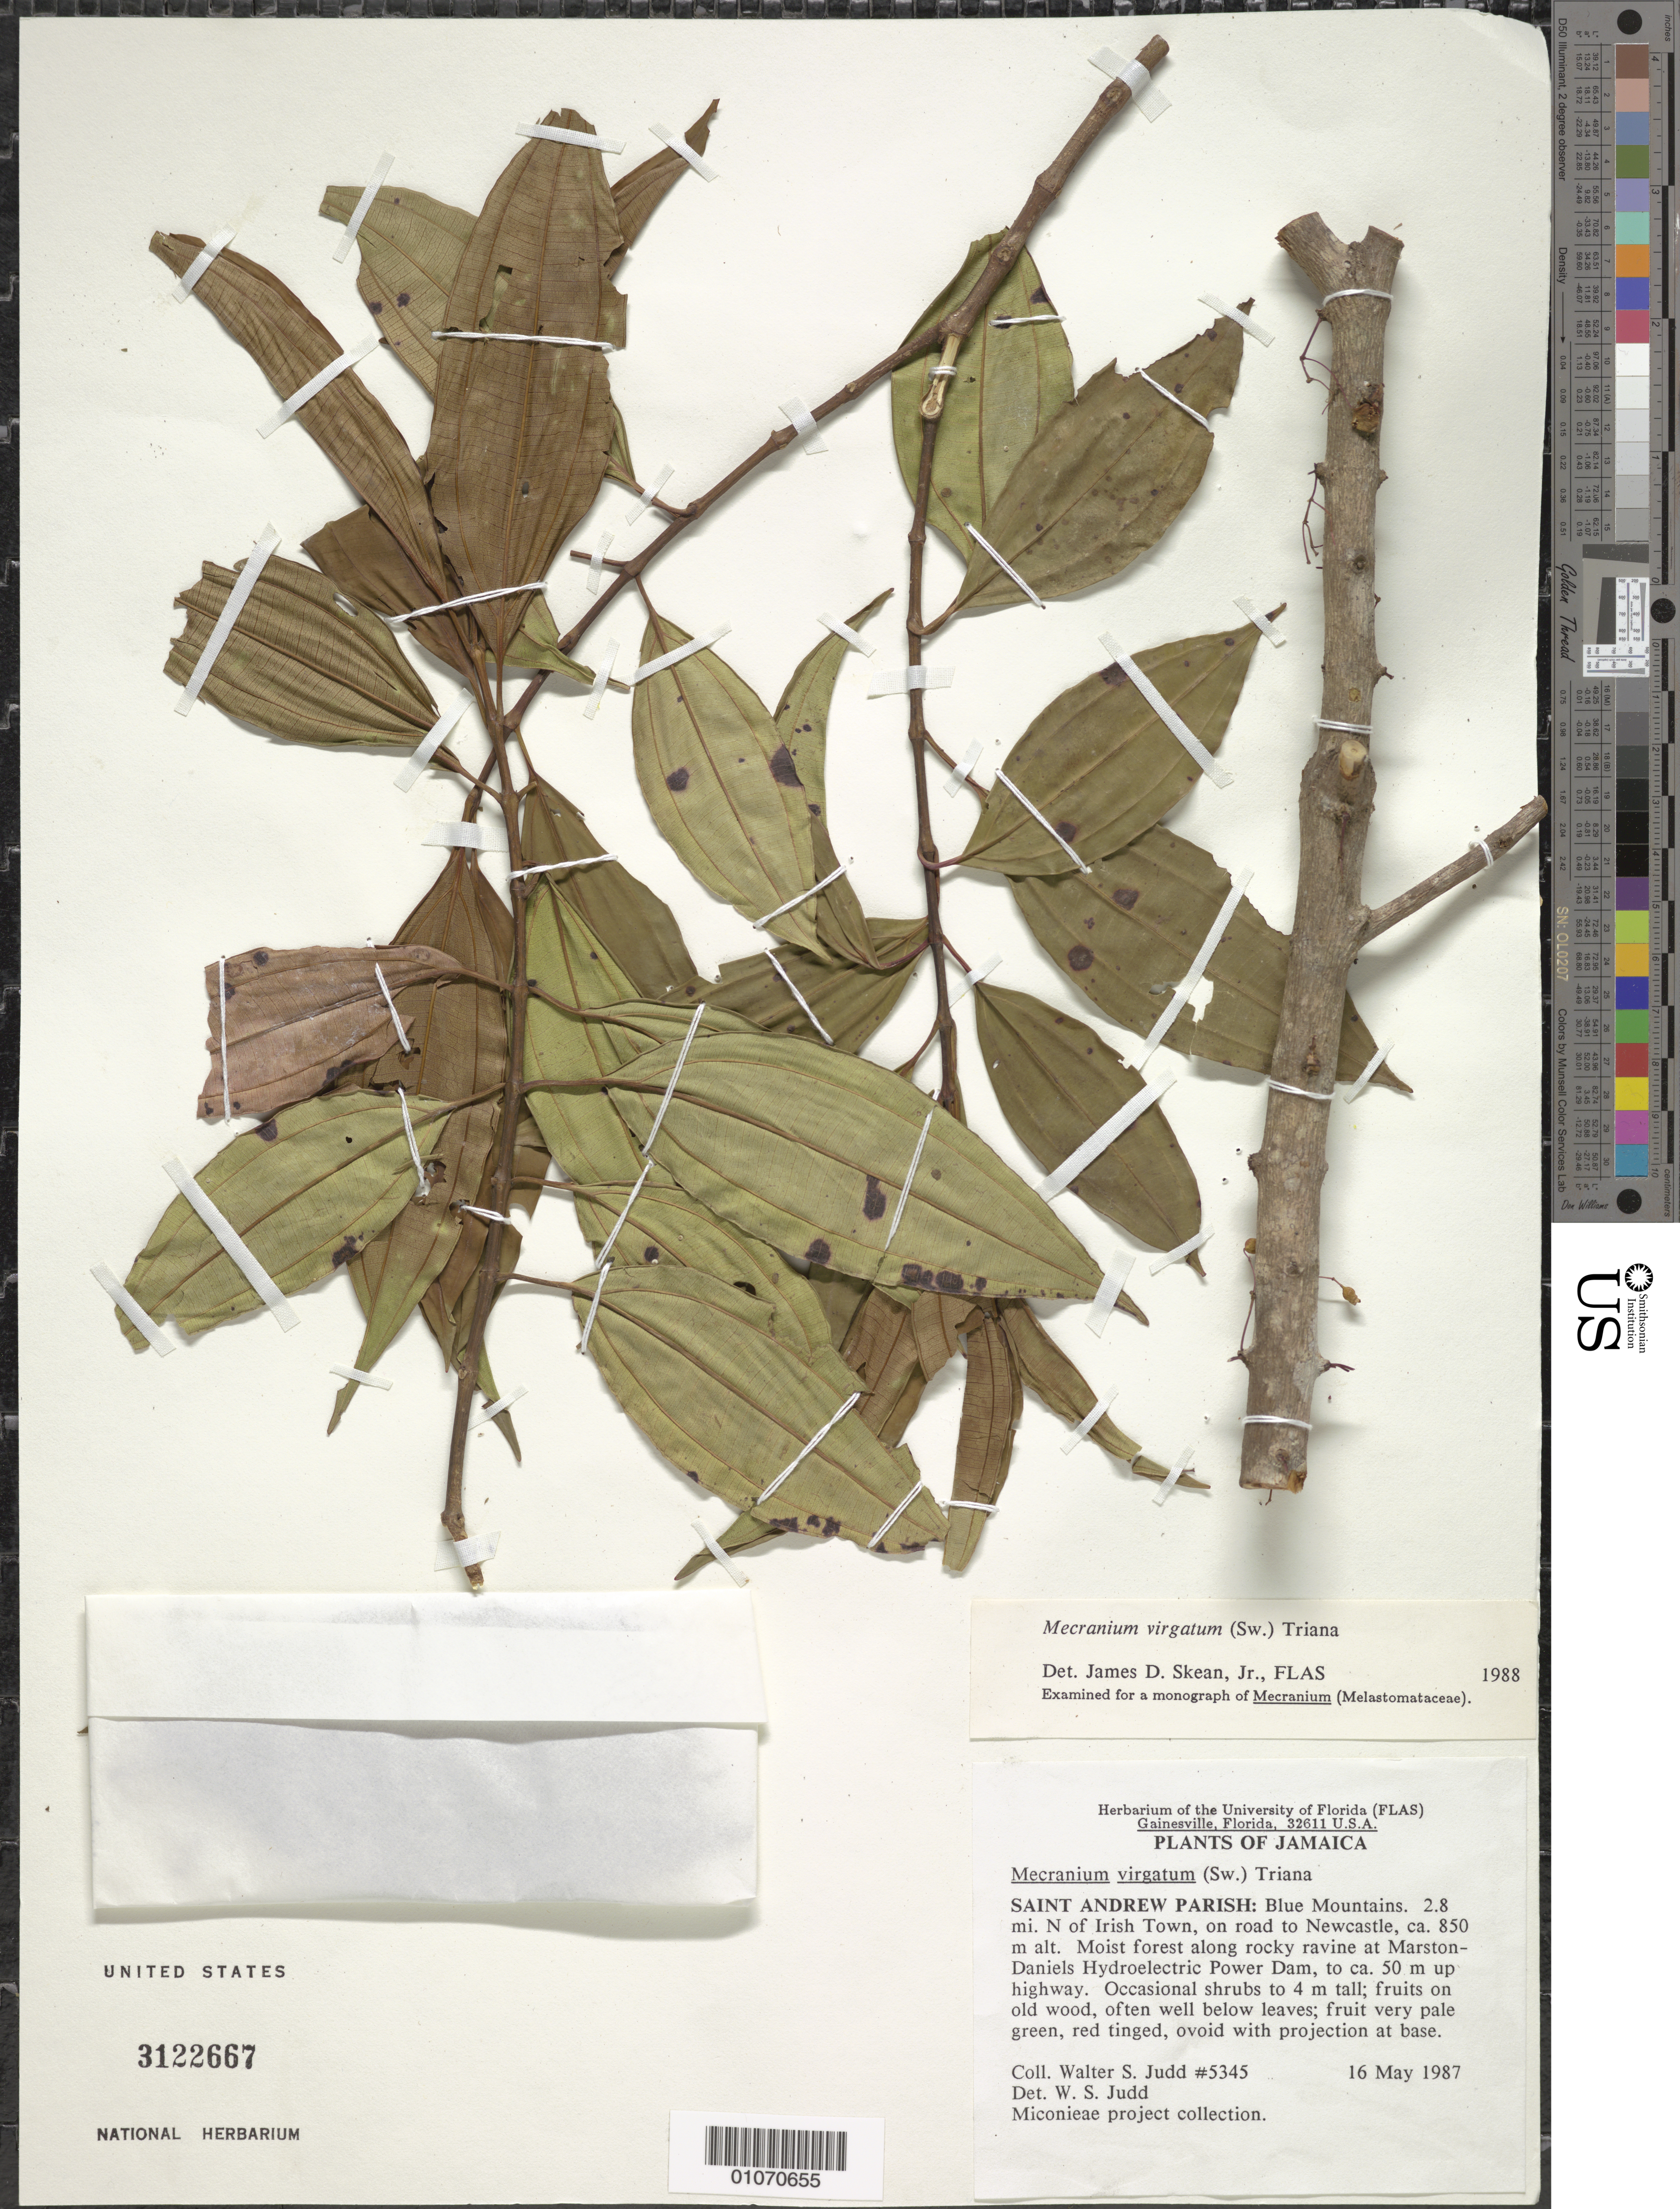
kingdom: Plantae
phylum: Tracheophyta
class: Magnoliopsida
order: Myrtales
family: Melastomataceae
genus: Mecranium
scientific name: Mecranium virgatum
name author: (Sw.) Triana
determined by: Skean, J. D., Jr.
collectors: W. S. Judd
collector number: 5345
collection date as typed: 16 May 1987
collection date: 1987-05-16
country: Jamaica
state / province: Saint Andrew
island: Jamaica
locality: Blue Mountains; 2.8 miles N of Irish Town, on road to Newcastle; at Marston-Daniels Hydroelectric Power Dam, to about 50 m up highway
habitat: Moist forest along rocky ravine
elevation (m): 850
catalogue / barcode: US 3122667